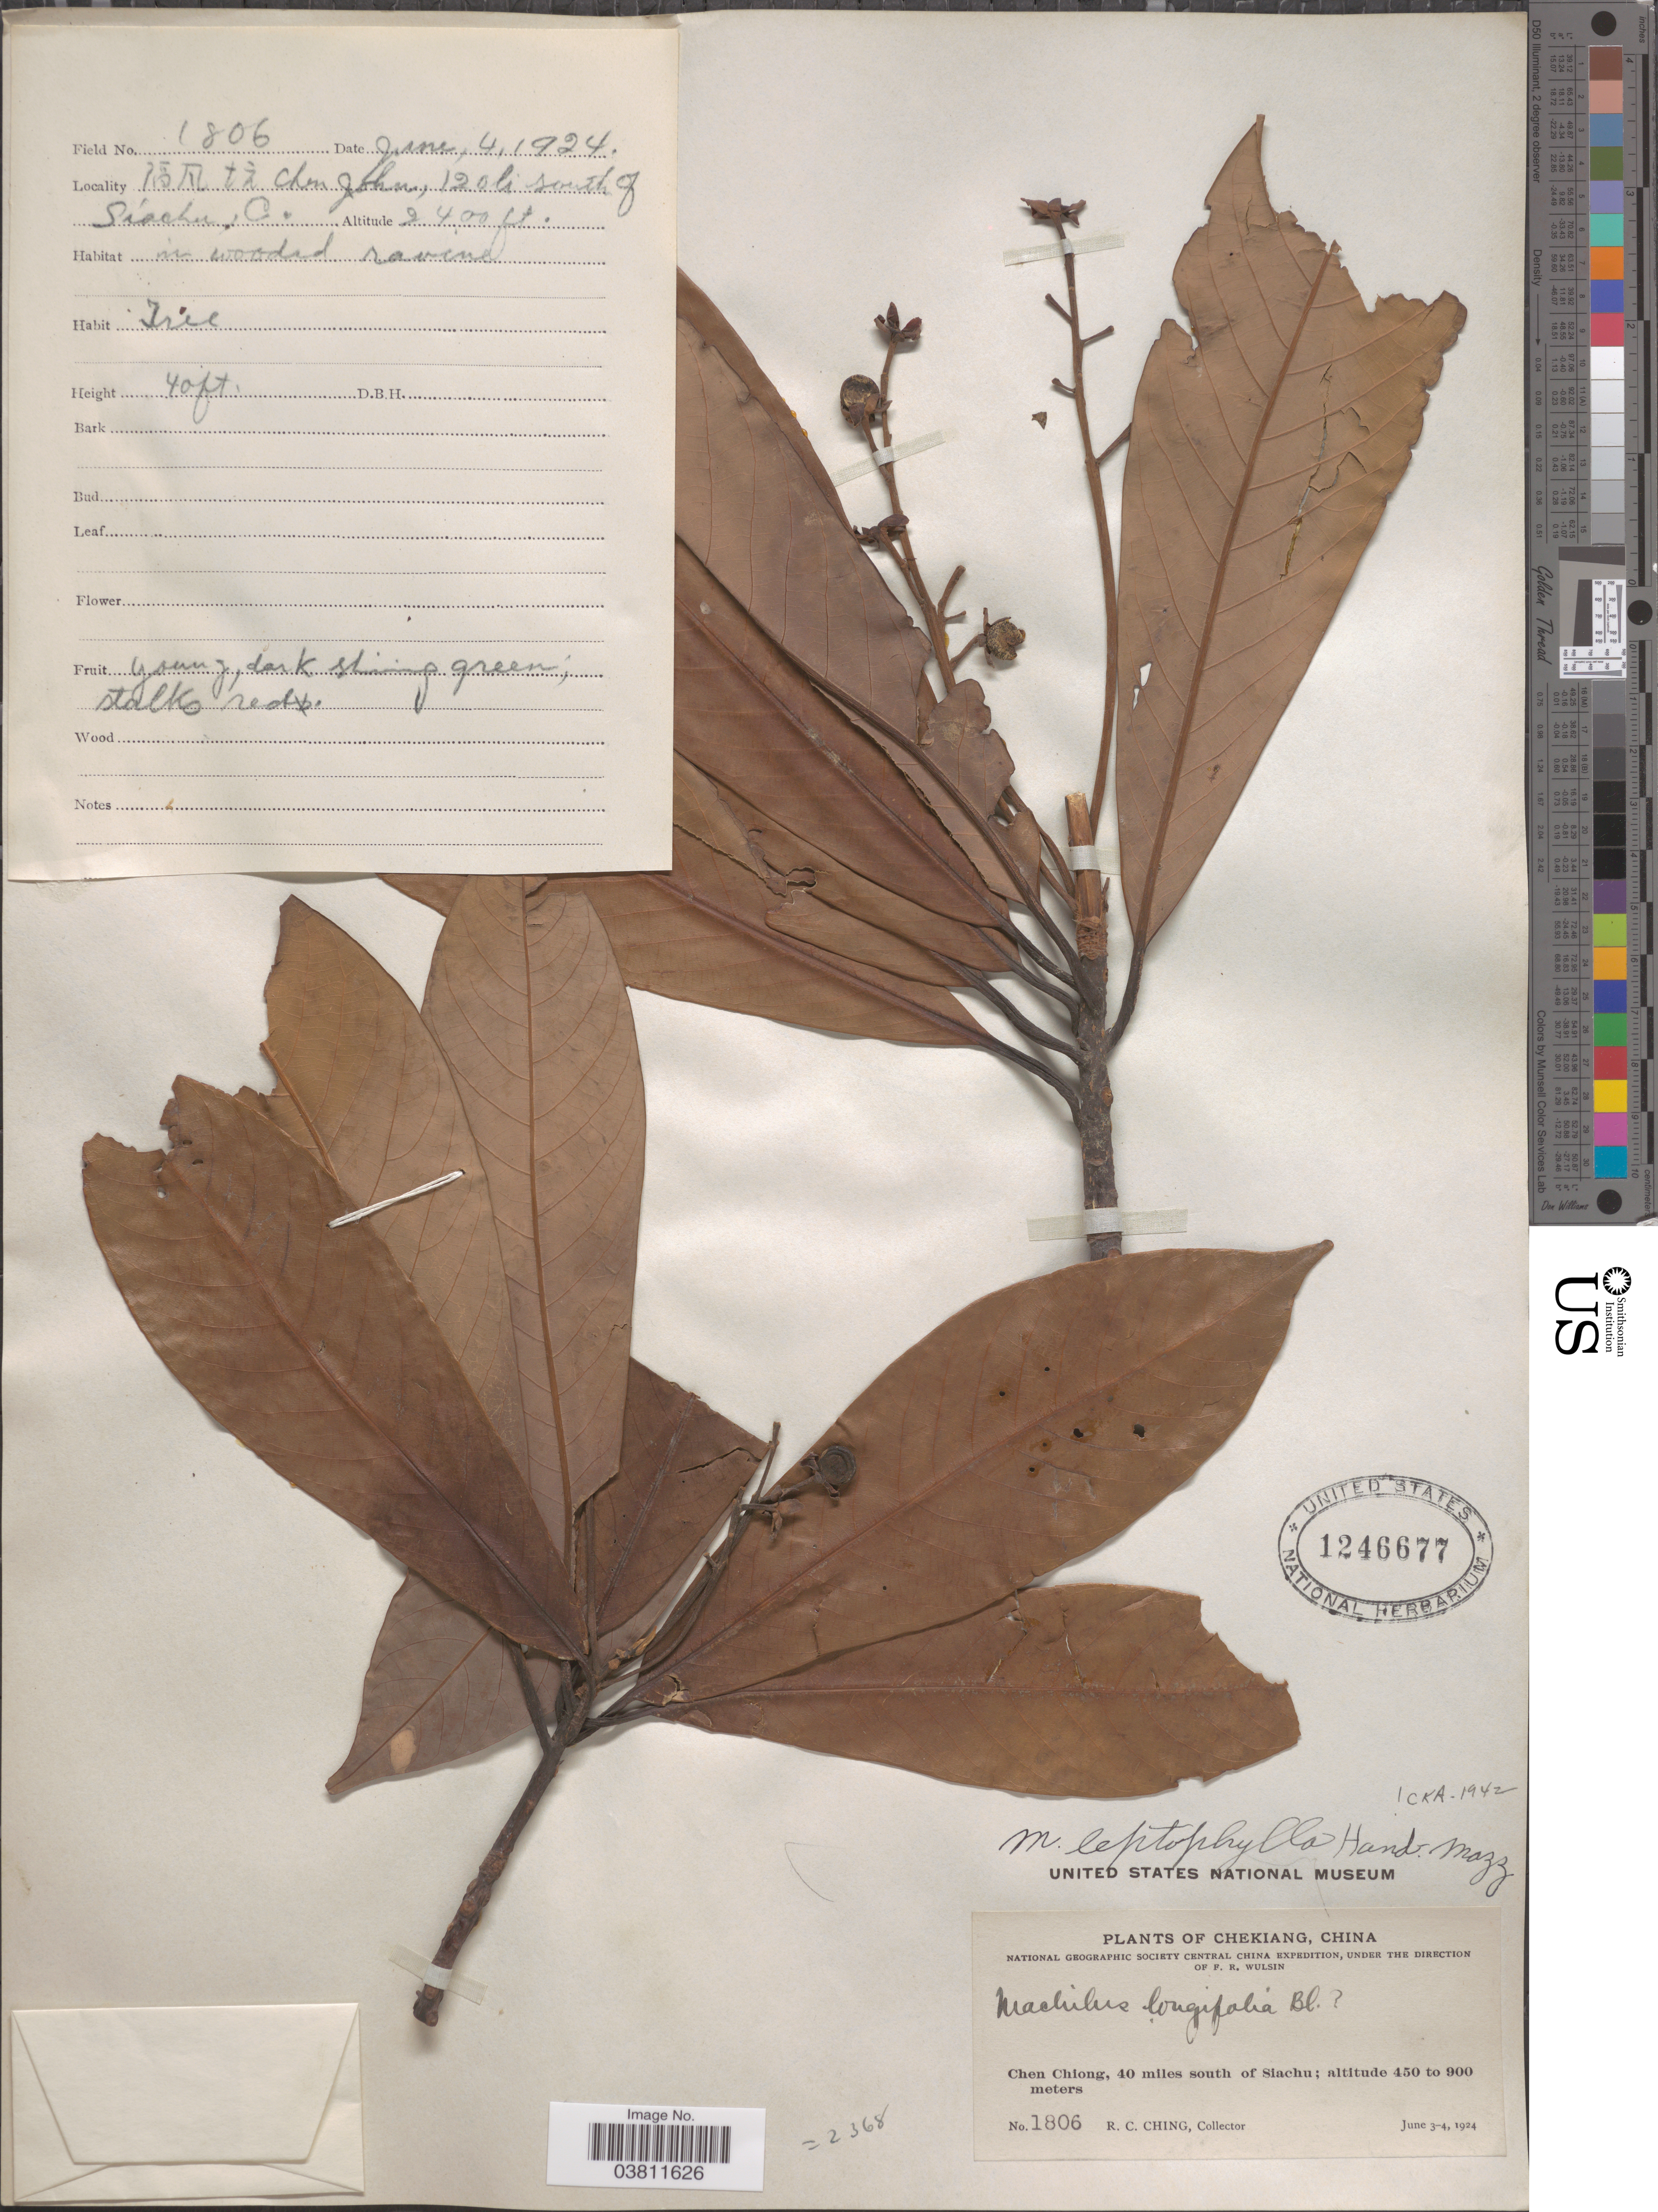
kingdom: Plantae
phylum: Tracheophyta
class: Magnoliopsida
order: Laurales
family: Lauraceae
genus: Machilus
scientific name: Machilus leptophylla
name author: Hand.-Mazz.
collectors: R. C. Ching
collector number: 1806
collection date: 1924-06-04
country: China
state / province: Zhejiang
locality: X Chen Johu, 120 li south of Siachu. [interpreted] Chekiang. Chen Chiong, 40 miles south of Siachu.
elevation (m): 732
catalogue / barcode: US 1246677